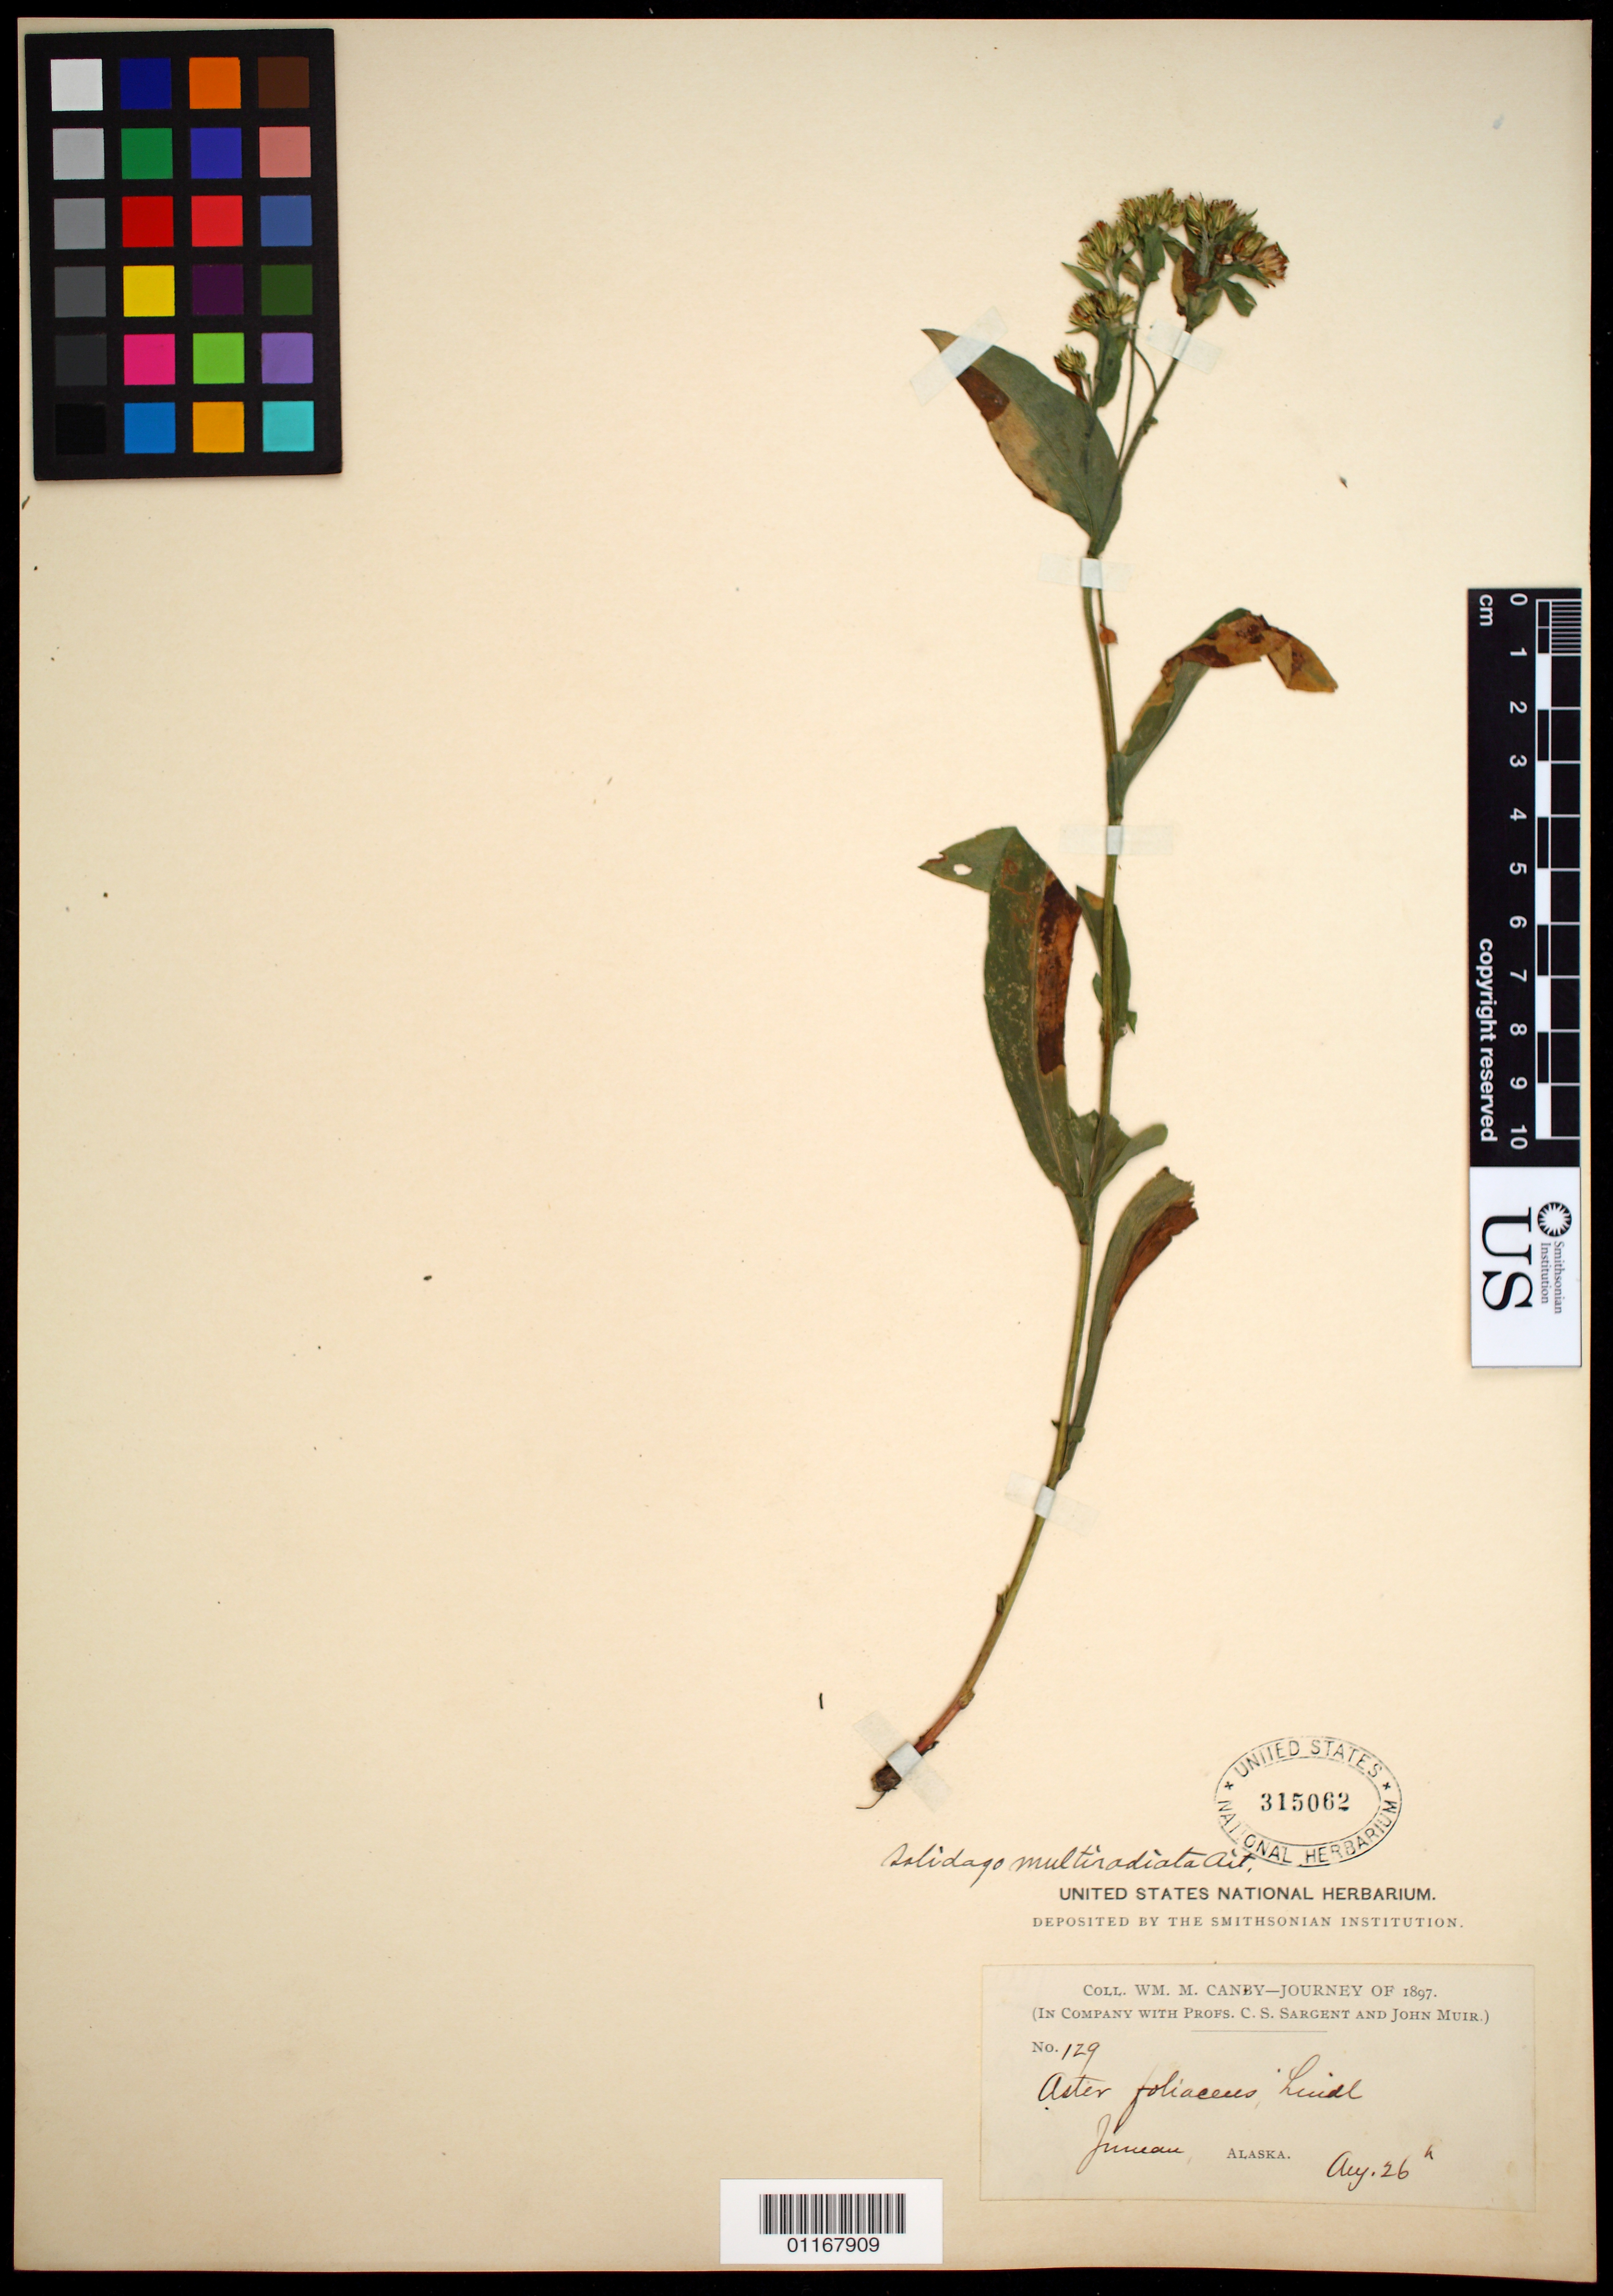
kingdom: Plantae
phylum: Tracheophyta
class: Magnoliopsida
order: Asterales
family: Asteraceae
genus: Solidago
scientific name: Solidago multiradiata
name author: Aiton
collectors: W. M. Canby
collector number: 129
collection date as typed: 26 Aug 1897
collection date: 1897-08-26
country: United States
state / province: Alaska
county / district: Juneau Borough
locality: Juneau.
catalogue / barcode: US 315062